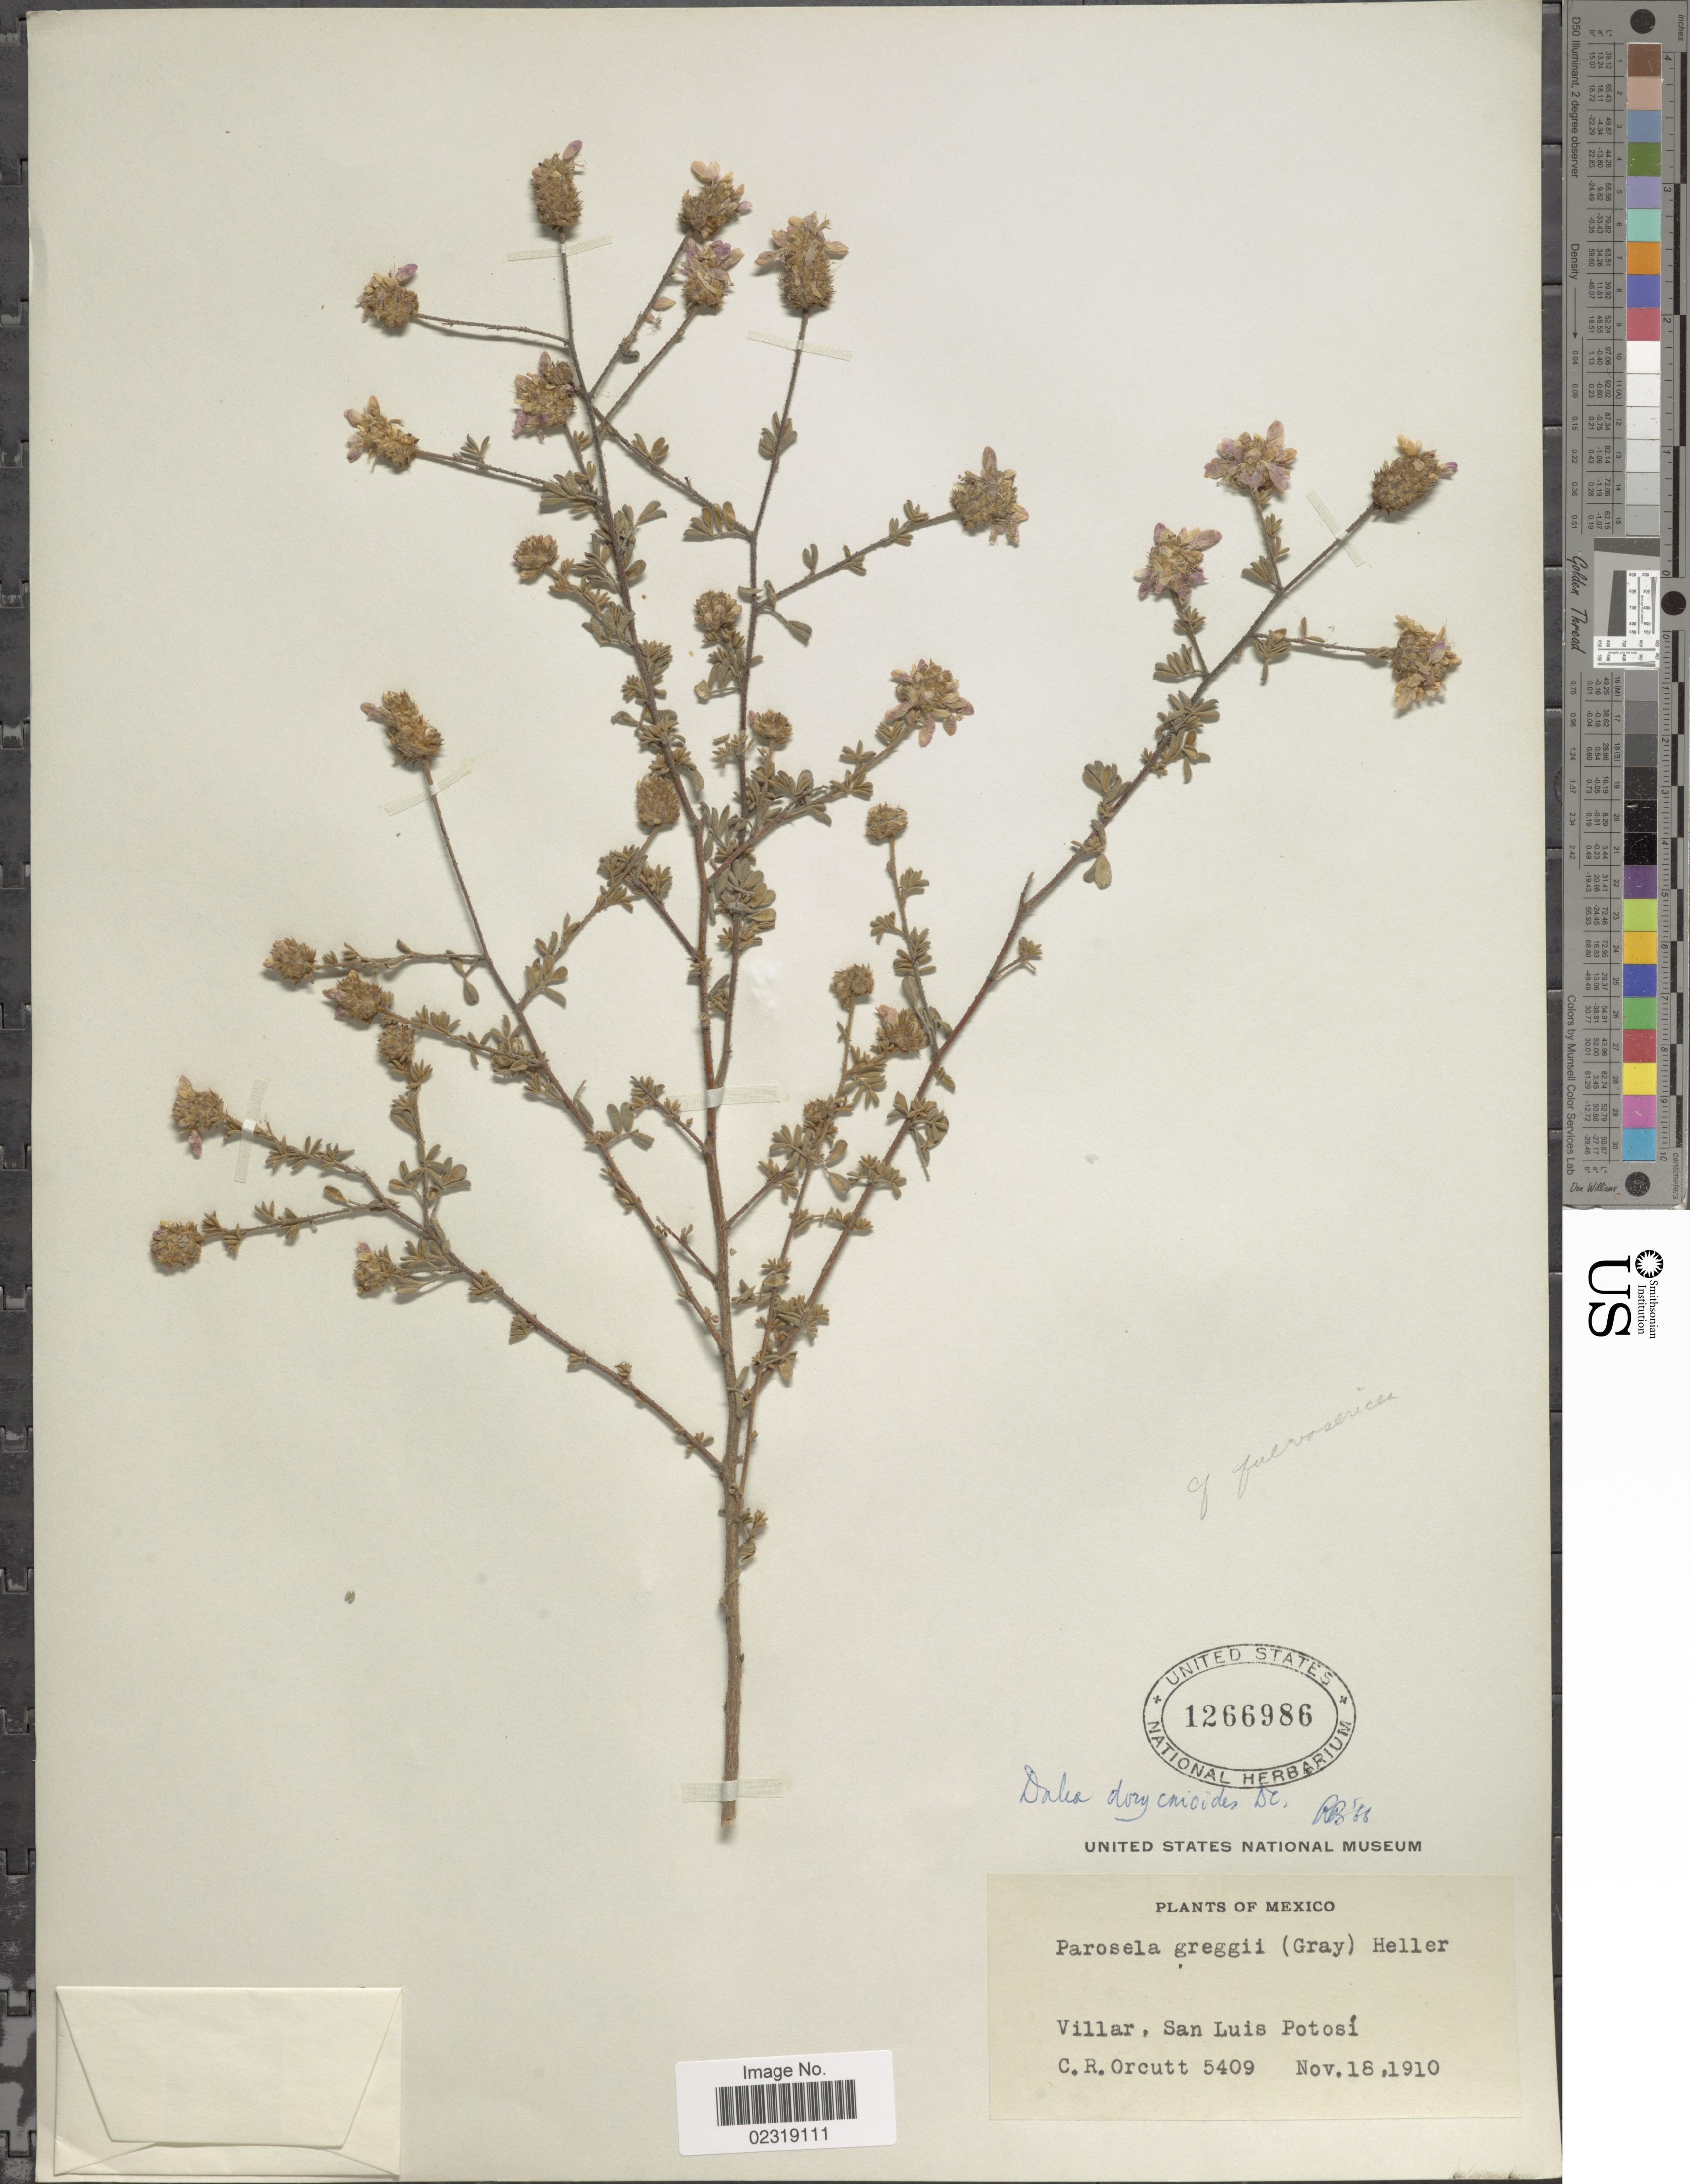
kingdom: Plantae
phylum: Tracheophyta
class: Magnoliopsida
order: Fabales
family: Fabaceae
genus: Dalea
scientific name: Dalea dorycnioides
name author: DC.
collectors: C. R. Orcutt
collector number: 5409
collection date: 1910-11-18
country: Mexico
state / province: San Luis Potosí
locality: Villar, San Luis Potosi,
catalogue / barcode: US 1266986